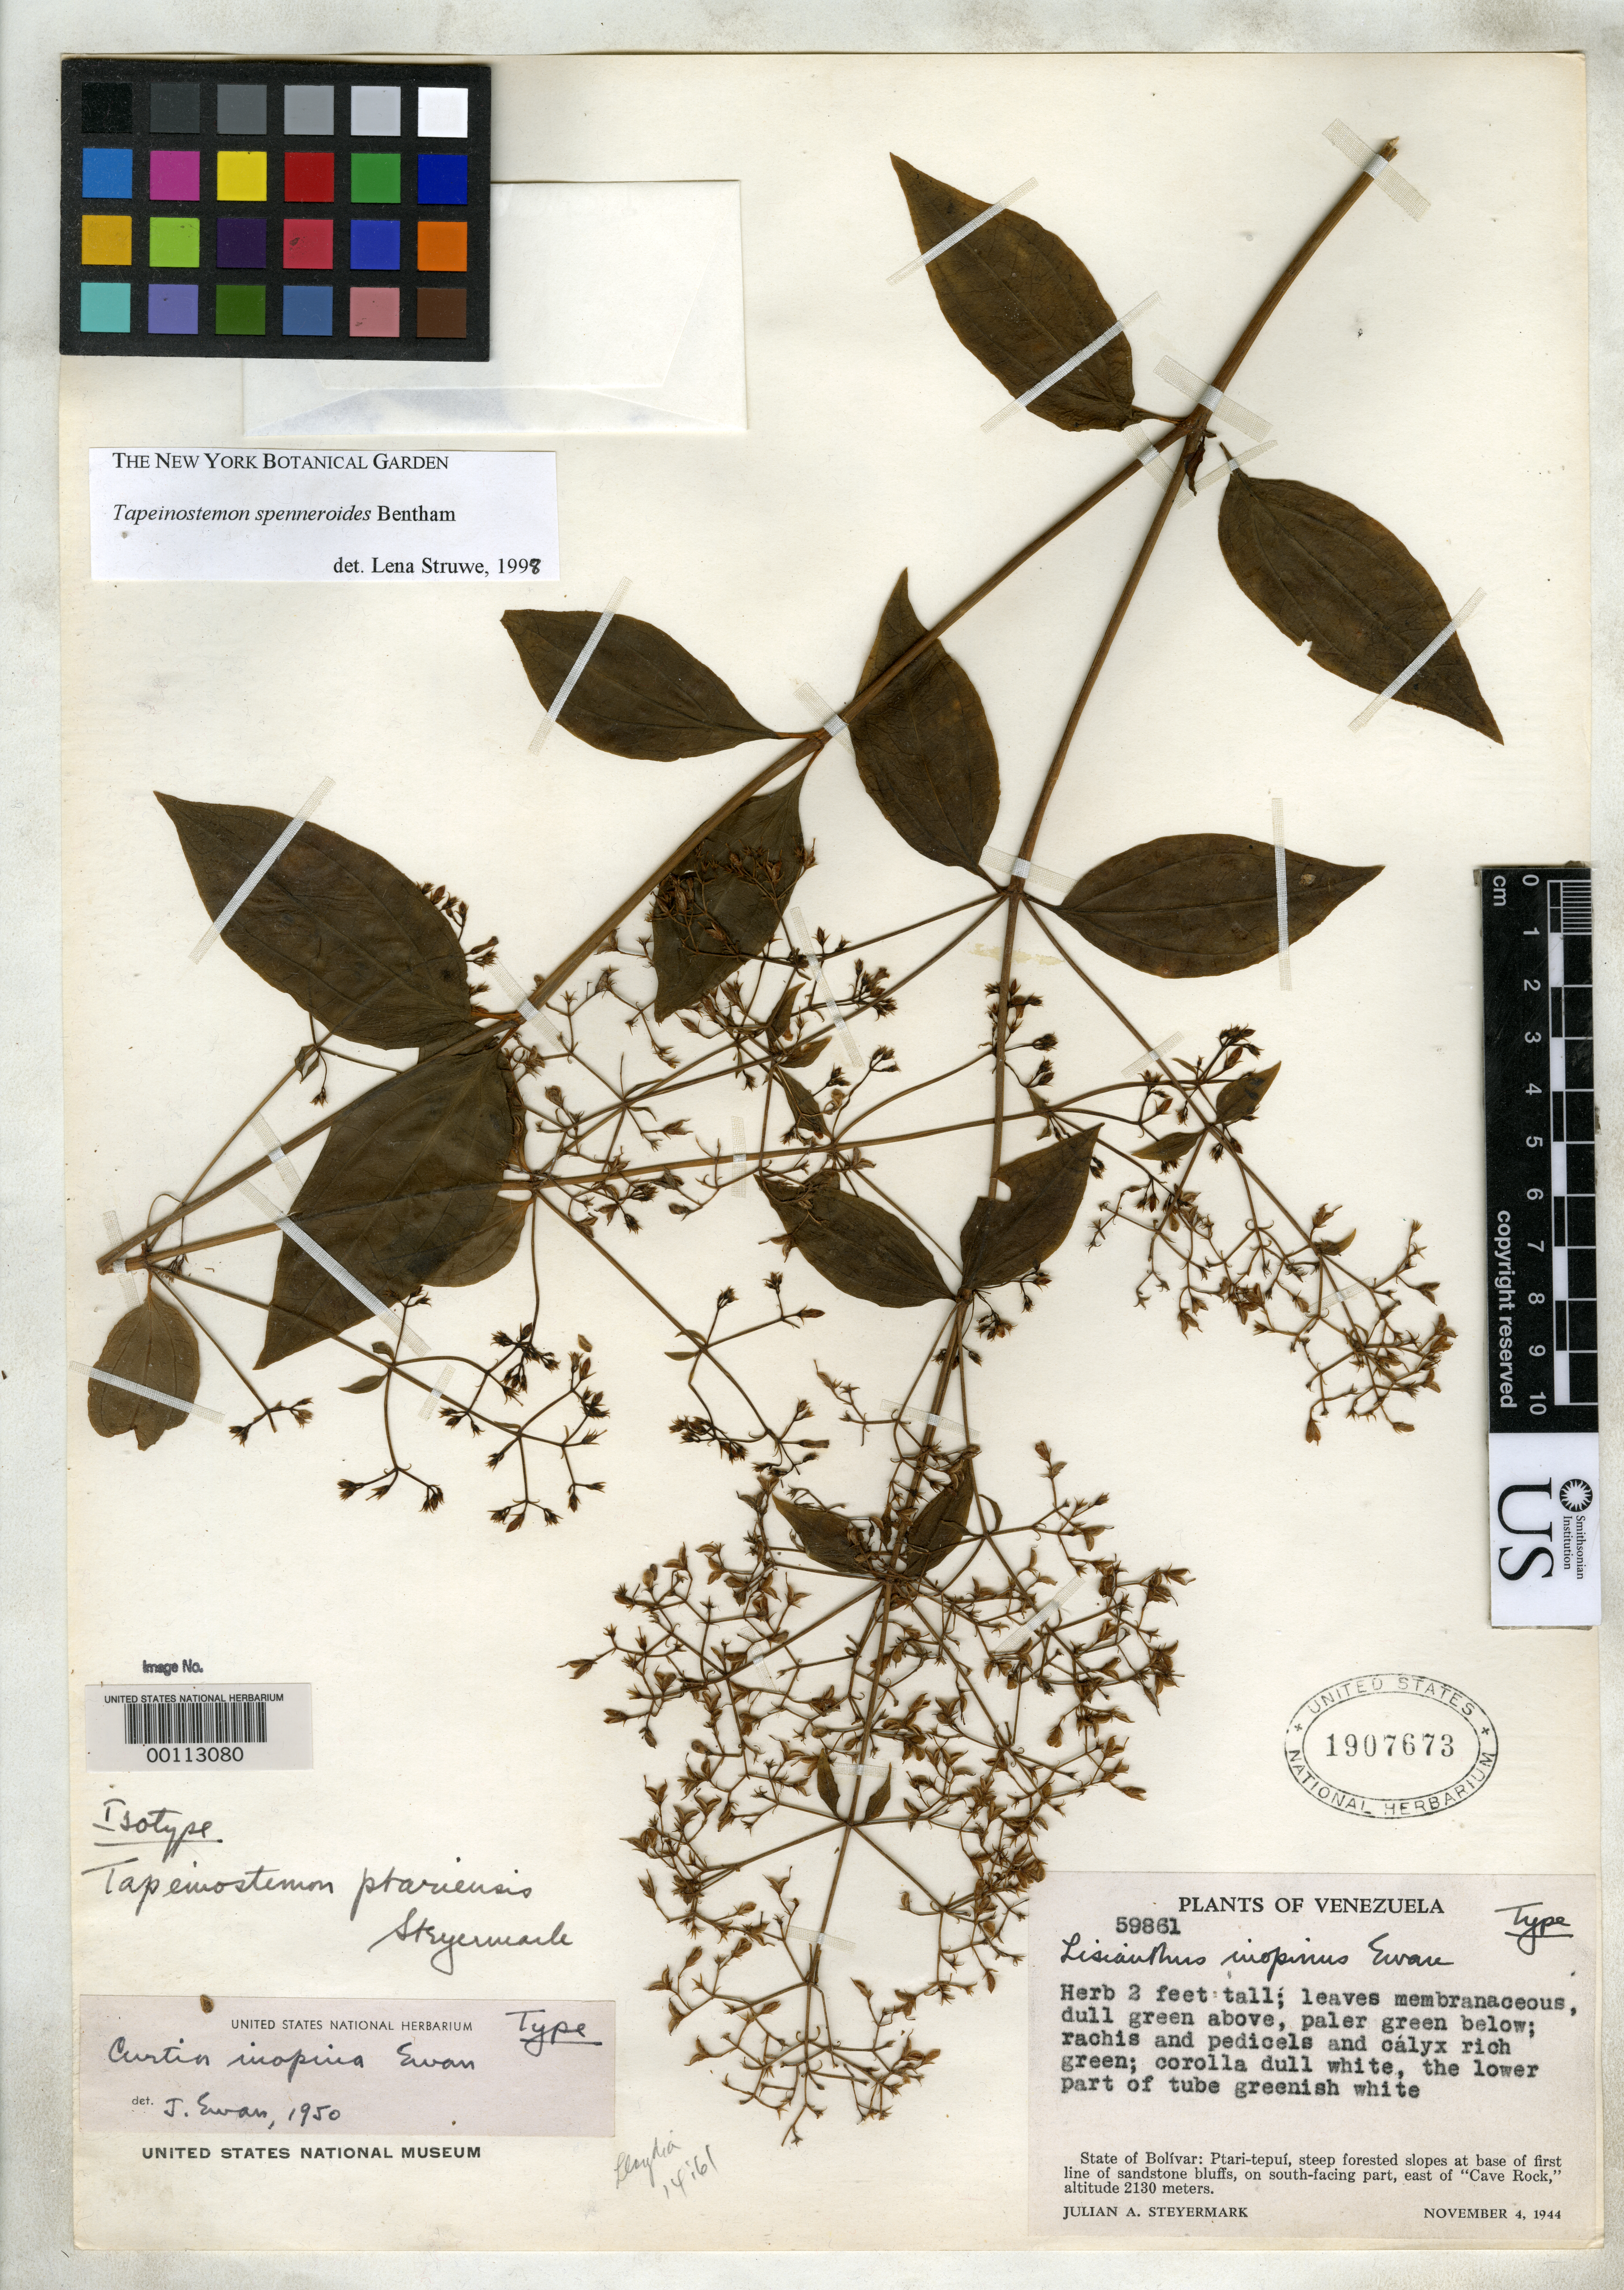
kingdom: Plantae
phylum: Tracheophyta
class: Magnoliopsida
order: Gentianales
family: Gentianaceae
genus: Tapeinostemon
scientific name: Tapeinostemon ptariense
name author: Steyerm.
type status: Isotype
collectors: J. Steyermark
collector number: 59861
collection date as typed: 04 Nov 1944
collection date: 1944-11-04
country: Venezuela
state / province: Bolivar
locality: Ptari-tepui, E of "Cave Rock".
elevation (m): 2130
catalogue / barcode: US 1907673